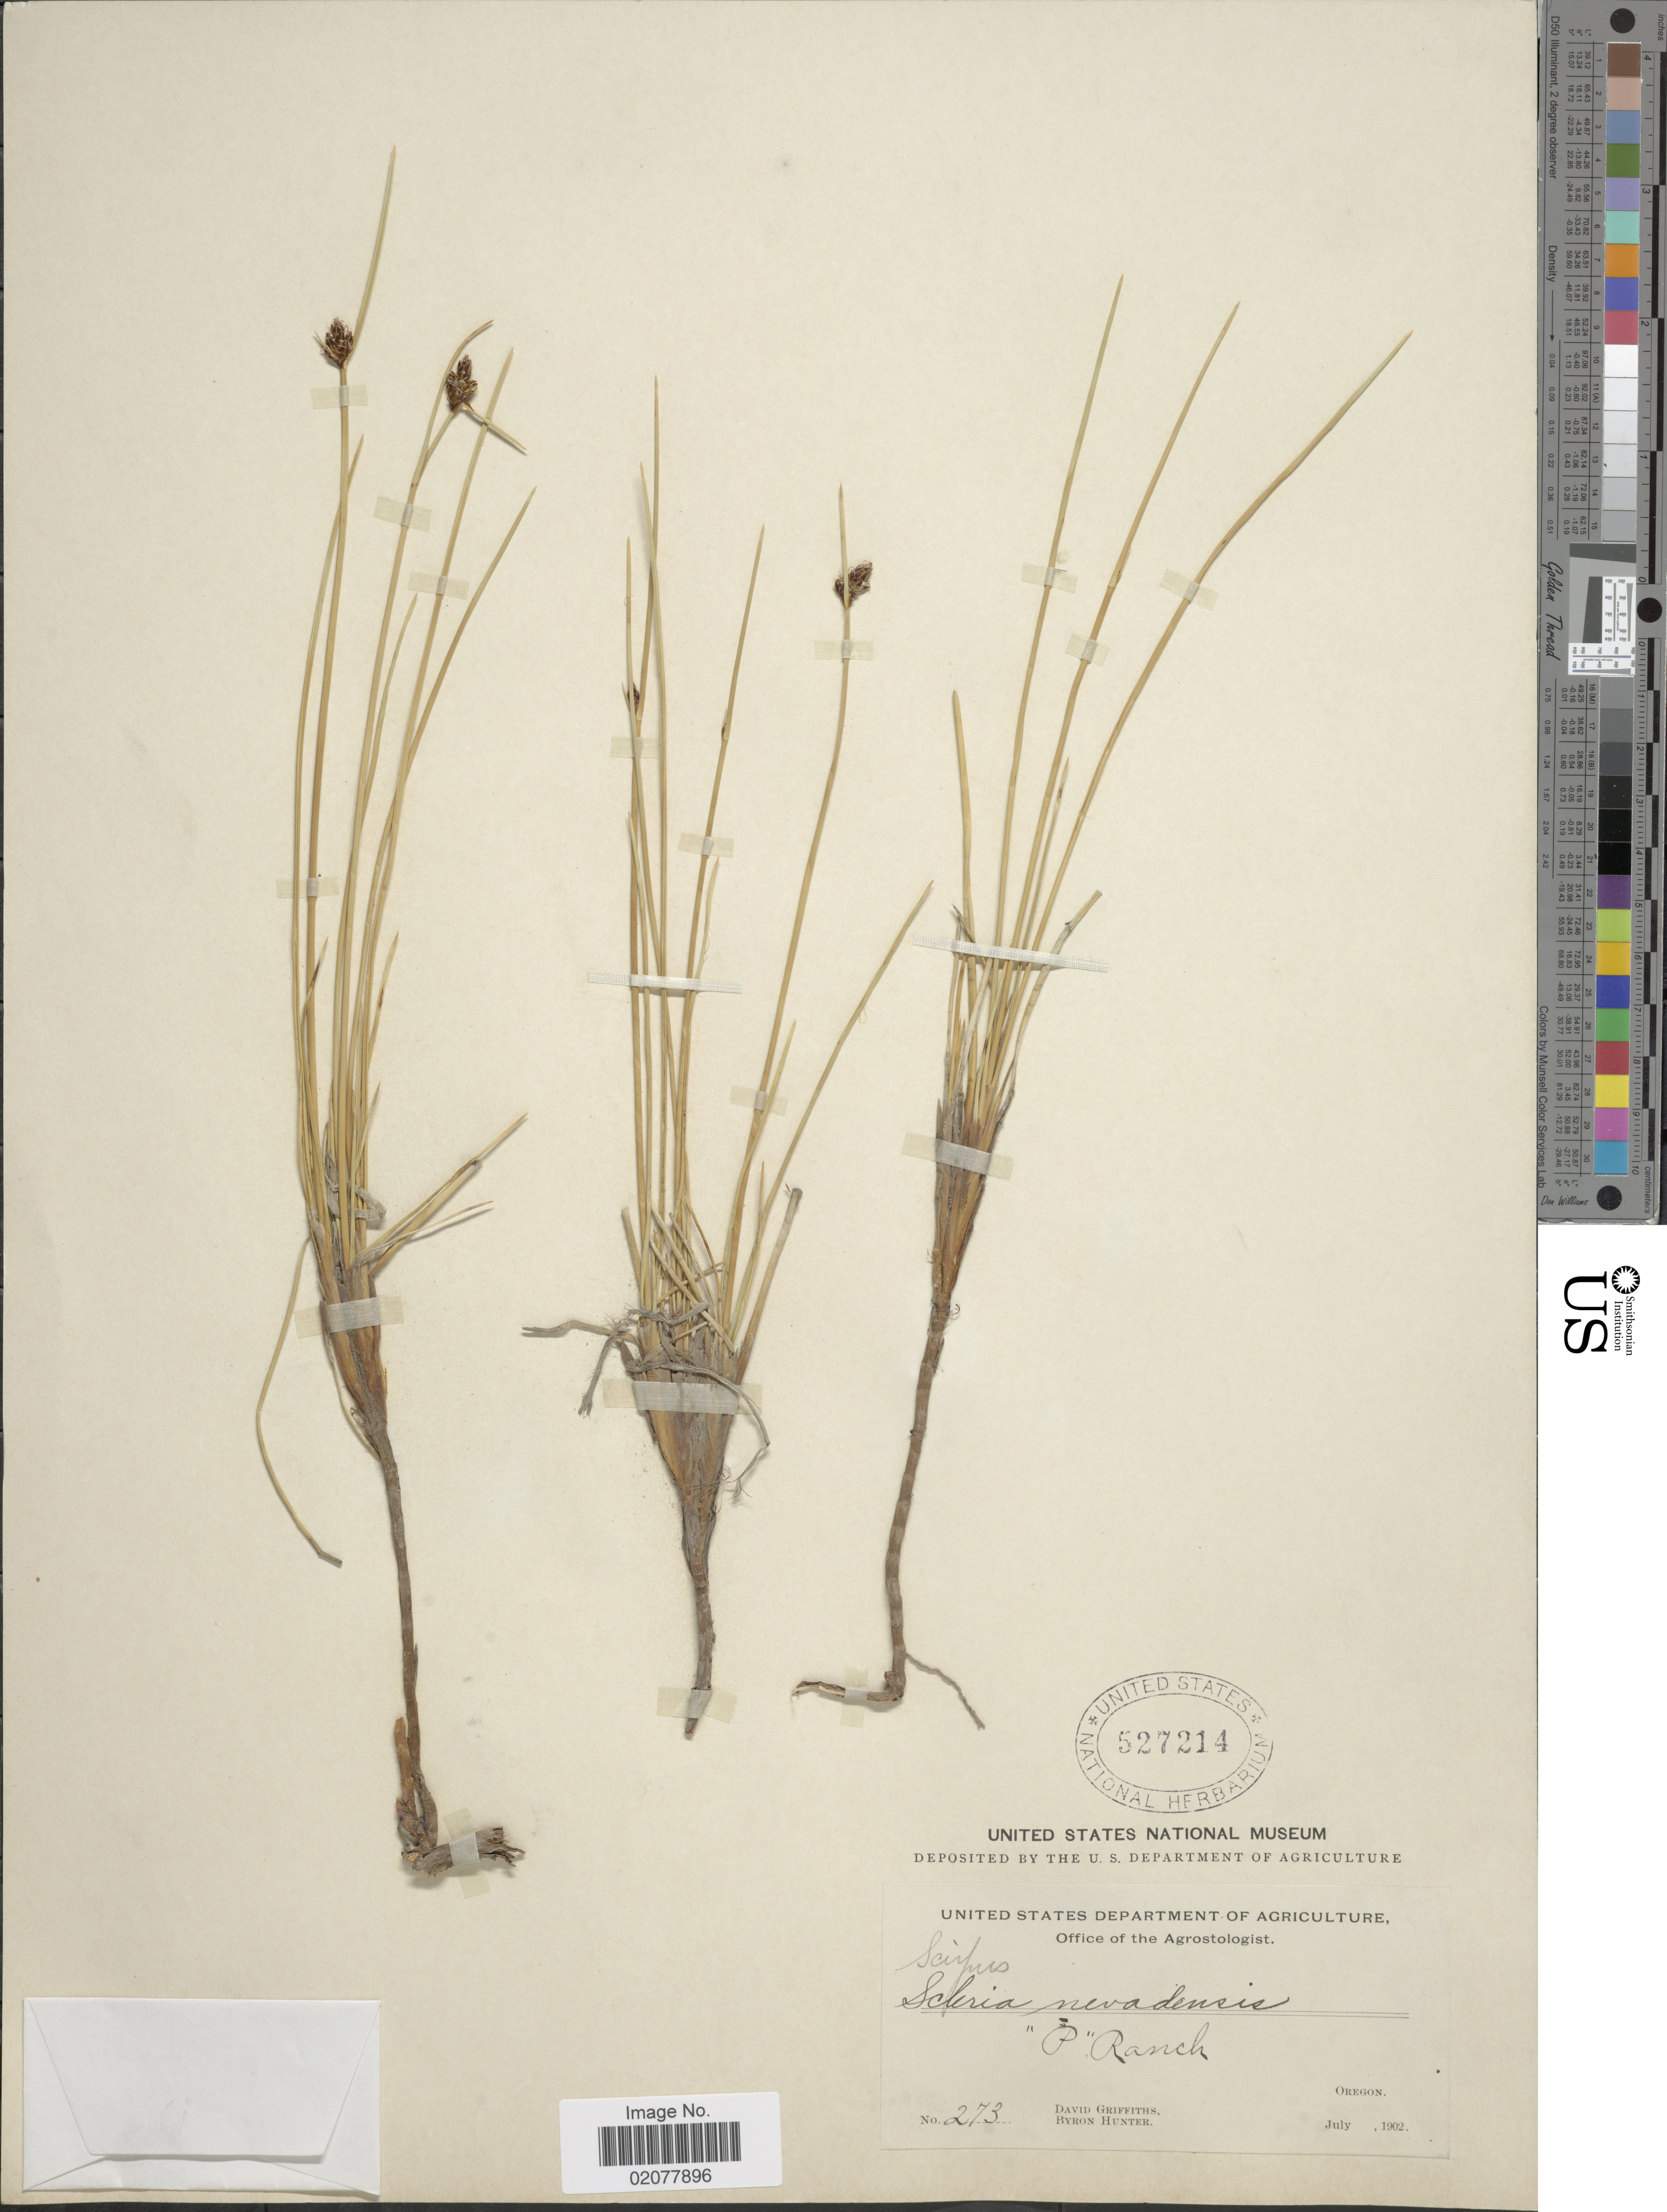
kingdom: Plantae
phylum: Tracheophyta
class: Liliopsida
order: Poales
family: Cyperaceae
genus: Amphiscirpus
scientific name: Amphiscirpus nevadensis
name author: (S. Watson) Oteng-Yeb.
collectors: D. Griffiths & B. Hunter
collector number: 273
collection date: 1902-07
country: United States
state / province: Oregon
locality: P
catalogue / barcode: US 527214